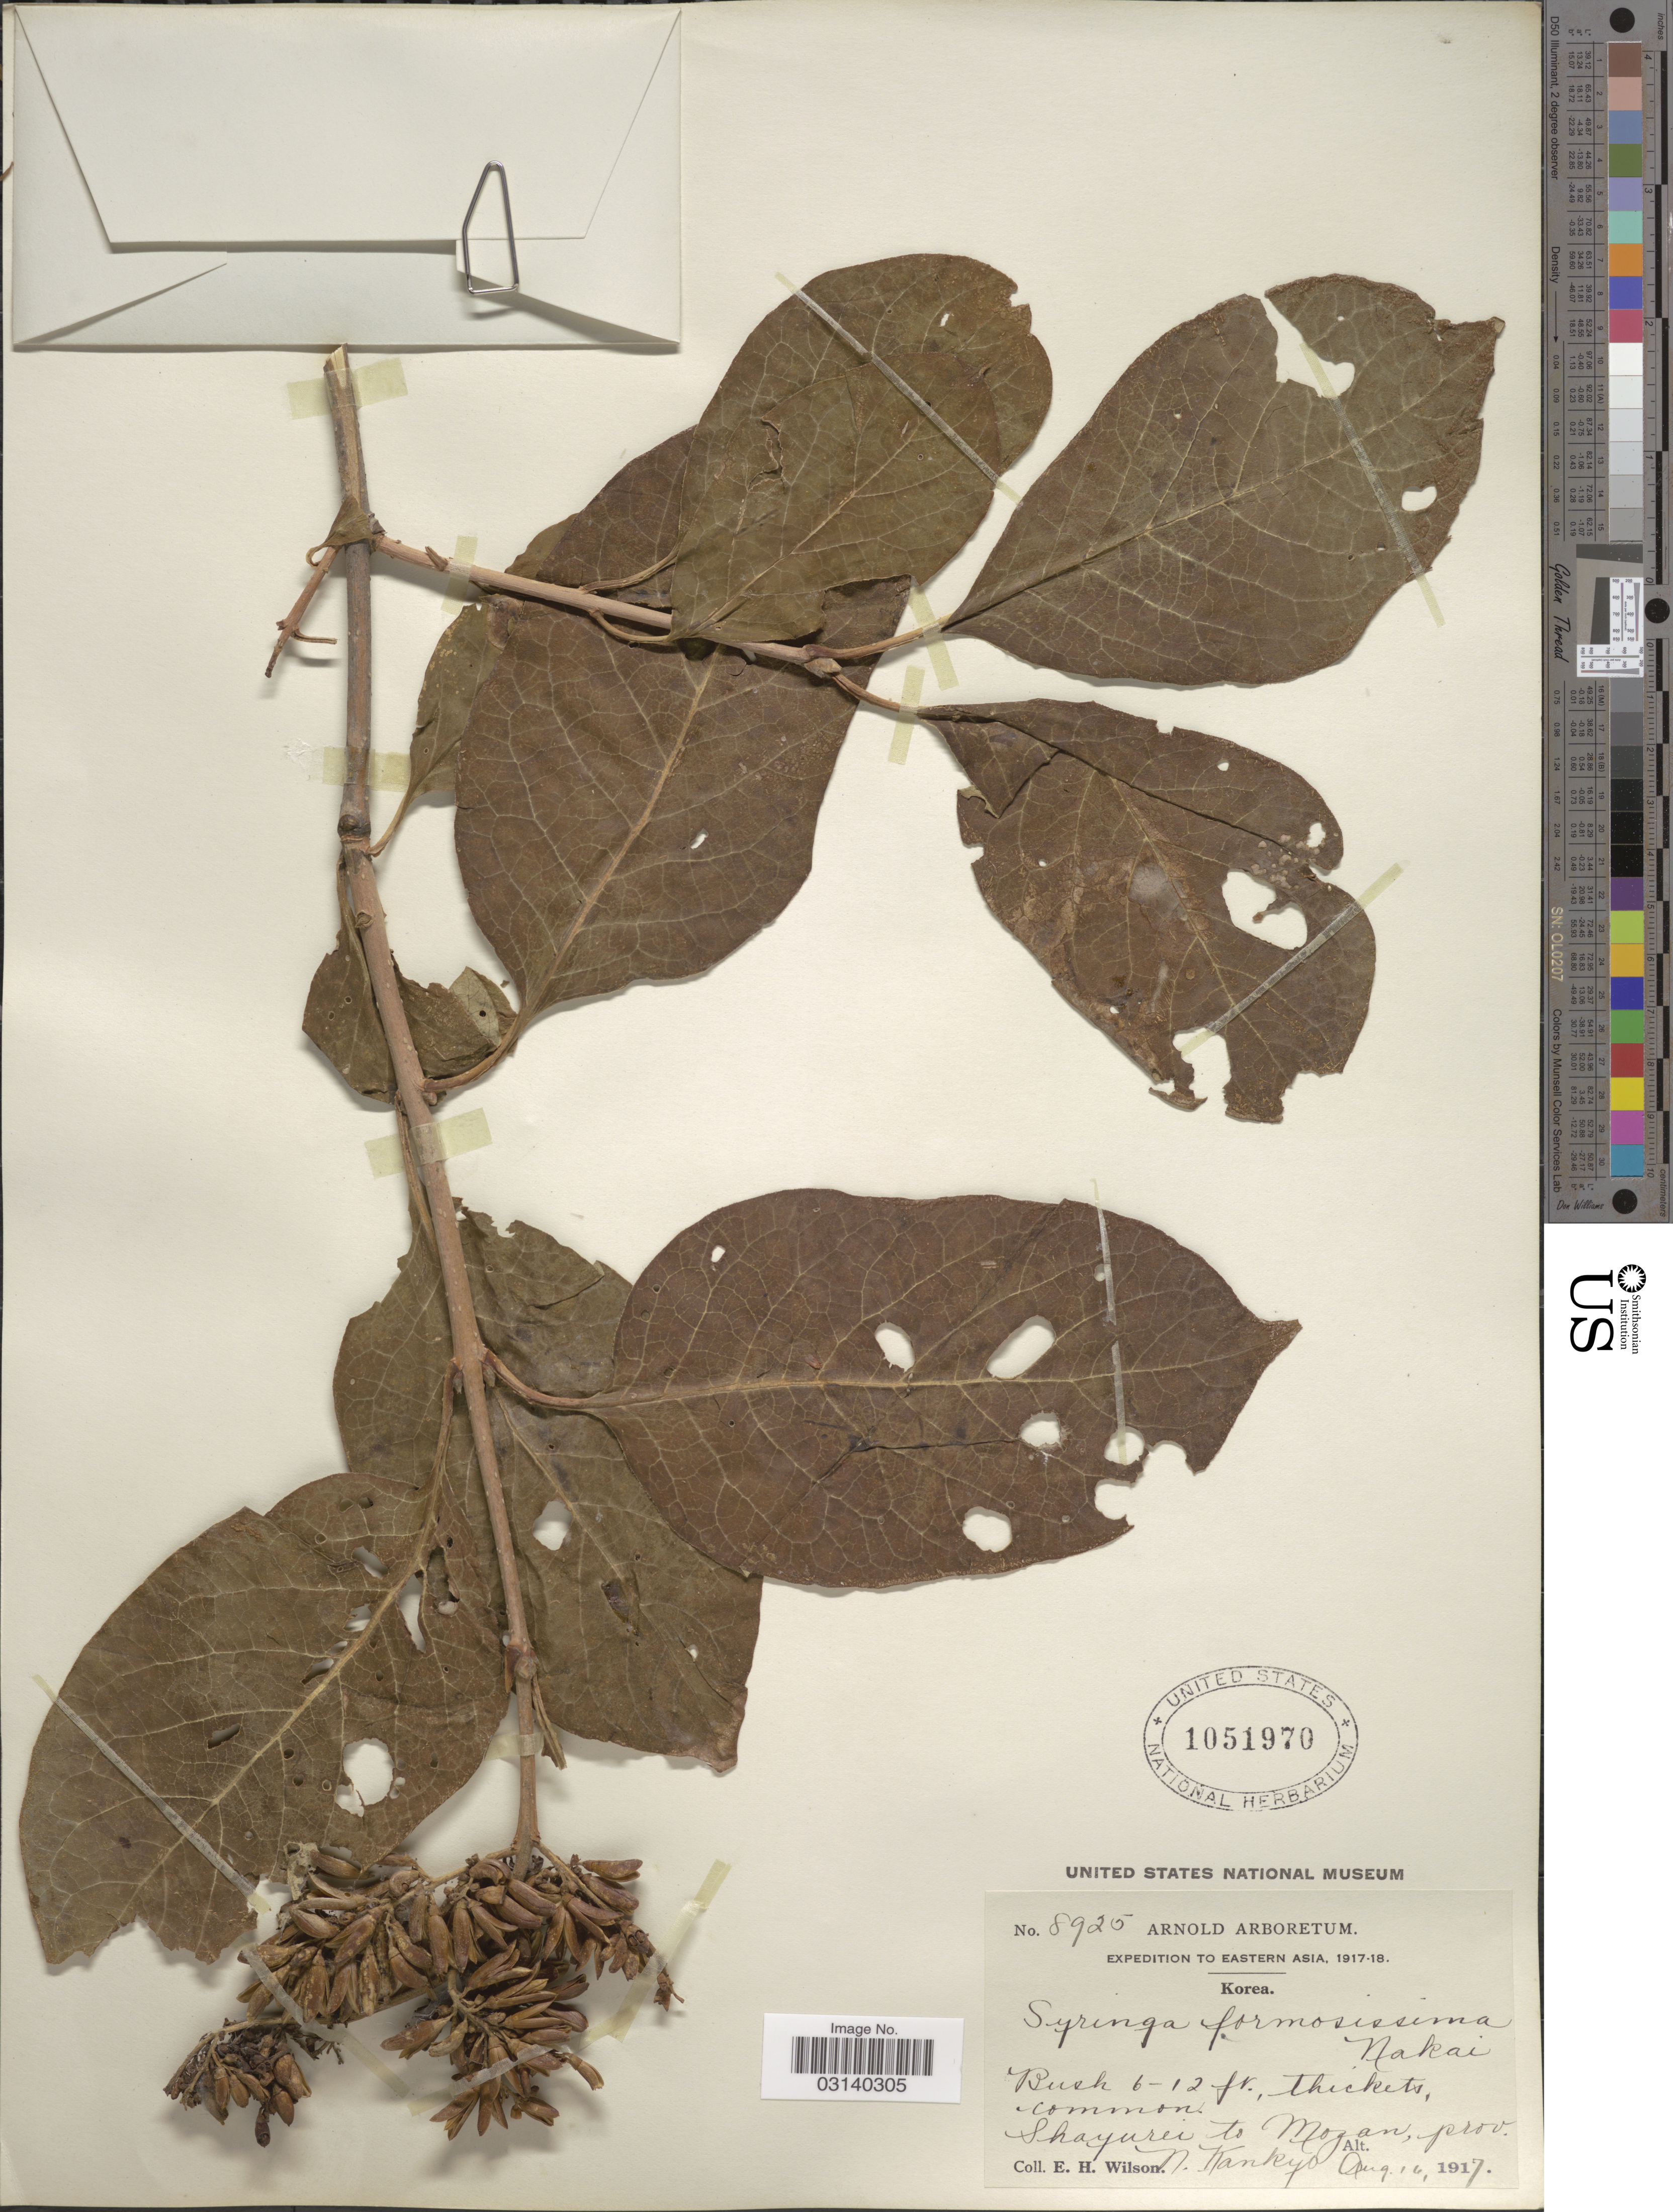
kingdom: Plantae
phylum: Tracheophyta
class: Magnoliopsida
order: Lamiales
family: Oleaceae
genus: Syringa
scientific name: Syringa wolfii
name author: C.K. Schneid.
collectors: E. Wilson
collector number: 8925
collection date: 1917-08-16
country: North Korea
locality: Eastern Asia. Shayurei to Mozan, prov. N. Kankyo.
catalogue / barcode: US 1051970